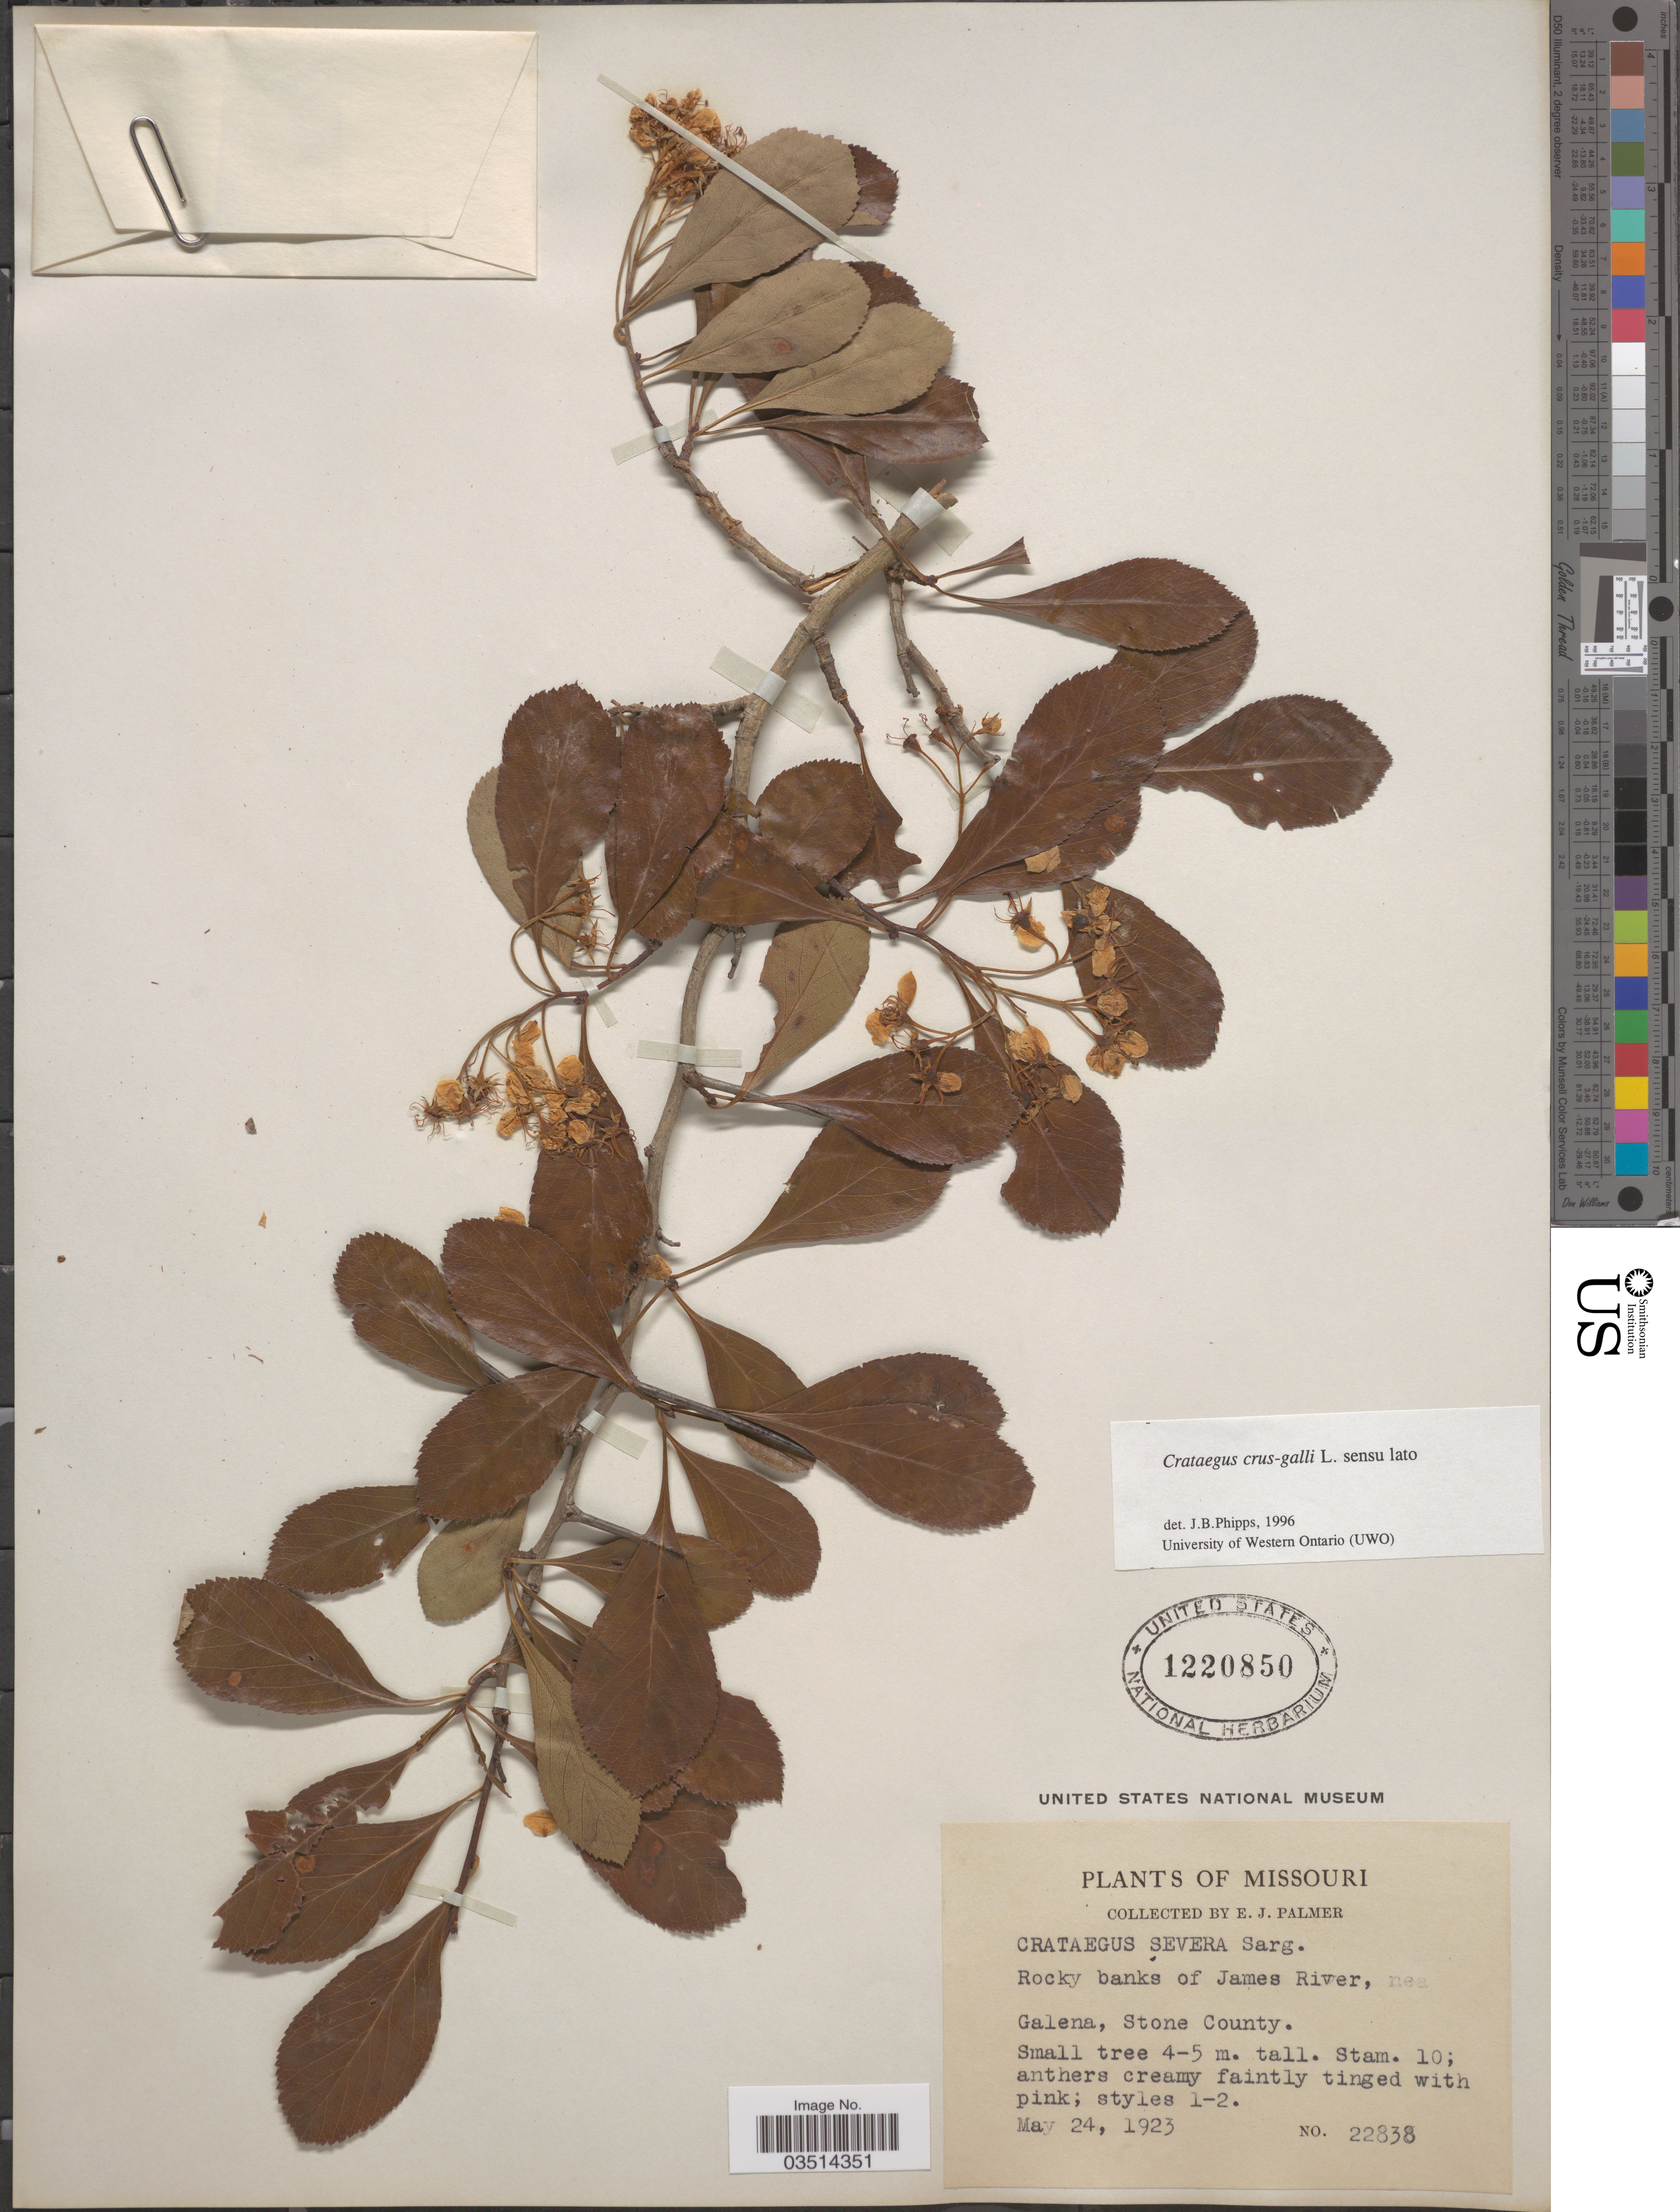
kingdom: Plantae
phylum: Tracheophyta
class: Magnoliopsida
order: Rosales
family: Rosaceae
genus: Crataegus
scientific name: Crataegus crus-galli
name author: L.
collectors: E. J. Palmer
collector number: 22838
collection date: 1923-05-24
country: United States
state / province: Missouri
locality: Rocky banks of James River, near Galena, Stone County.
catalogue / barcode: US 1220850